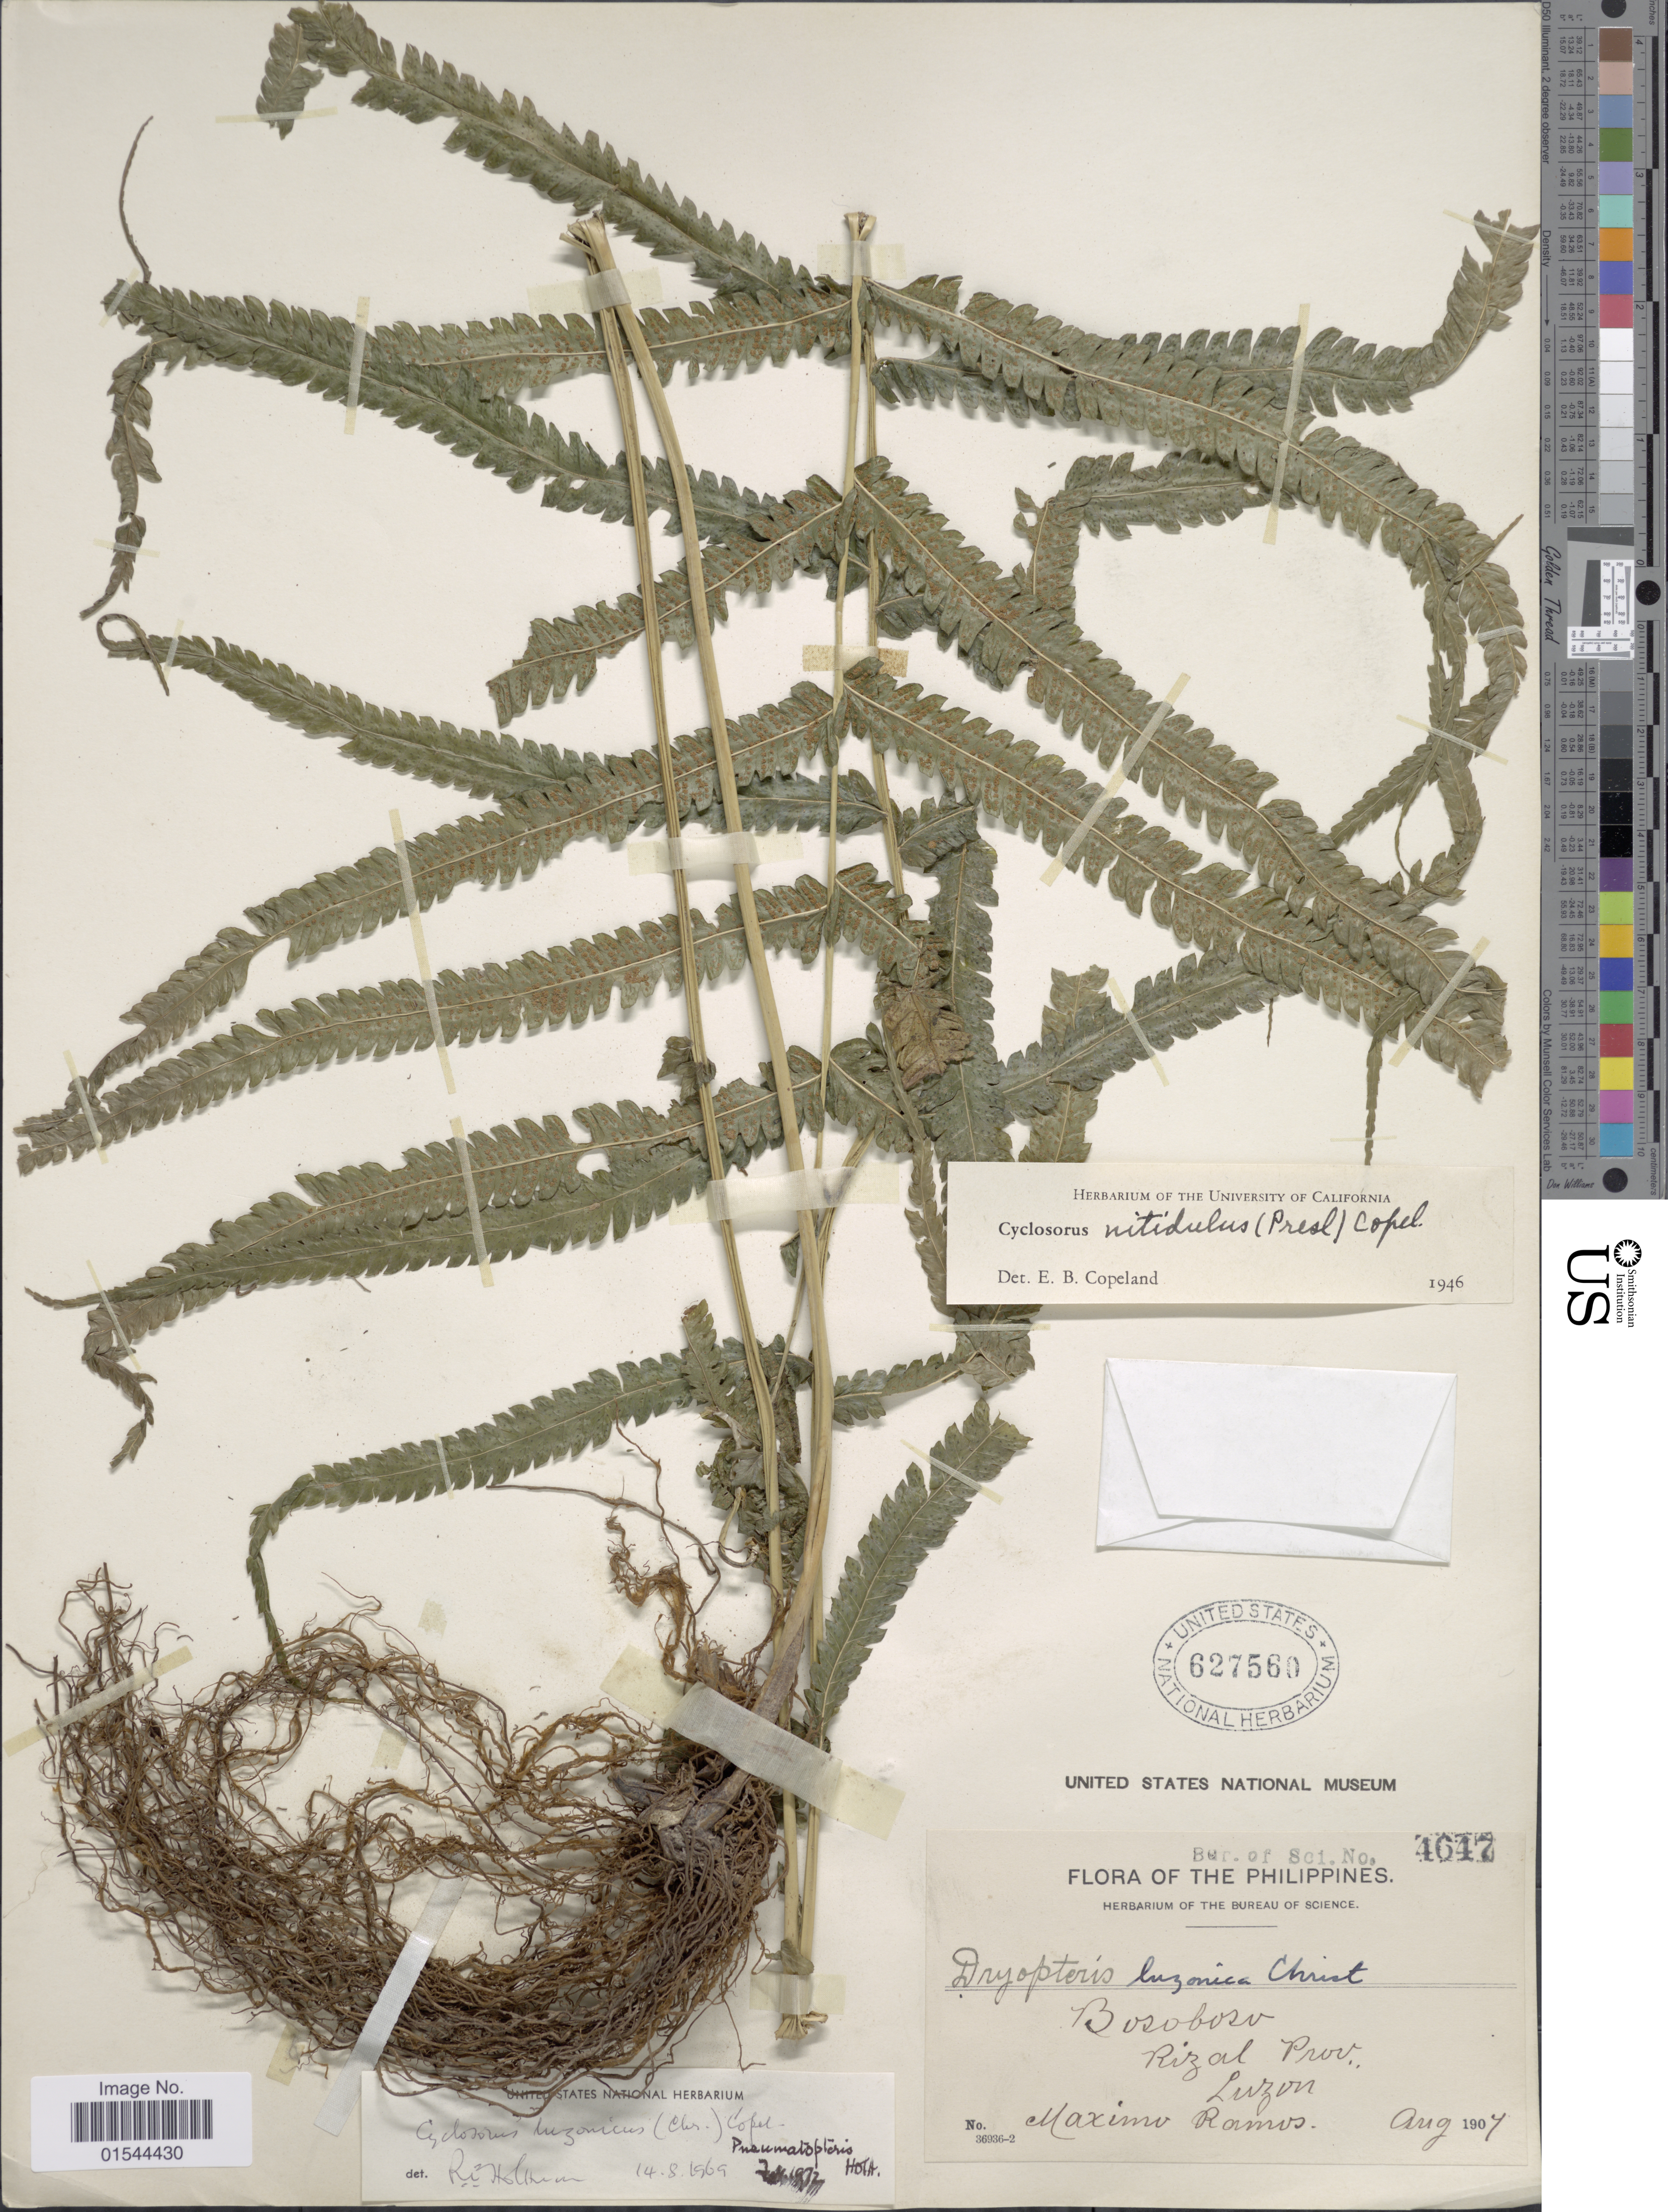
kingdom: Plantae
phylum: Tracheophyta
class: Polypodiopsida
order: Polypodiales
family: Thelypteridaceae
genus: Pneumatopteris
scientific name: Pneumatopteris laevis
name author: (Mett.) Holttum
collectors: M. Ramos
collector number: Bur. of Sci. 4647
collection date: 1907-08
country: Philippines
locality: Bosoboso, Rizal Prov., Luzon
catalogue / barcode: US 627560